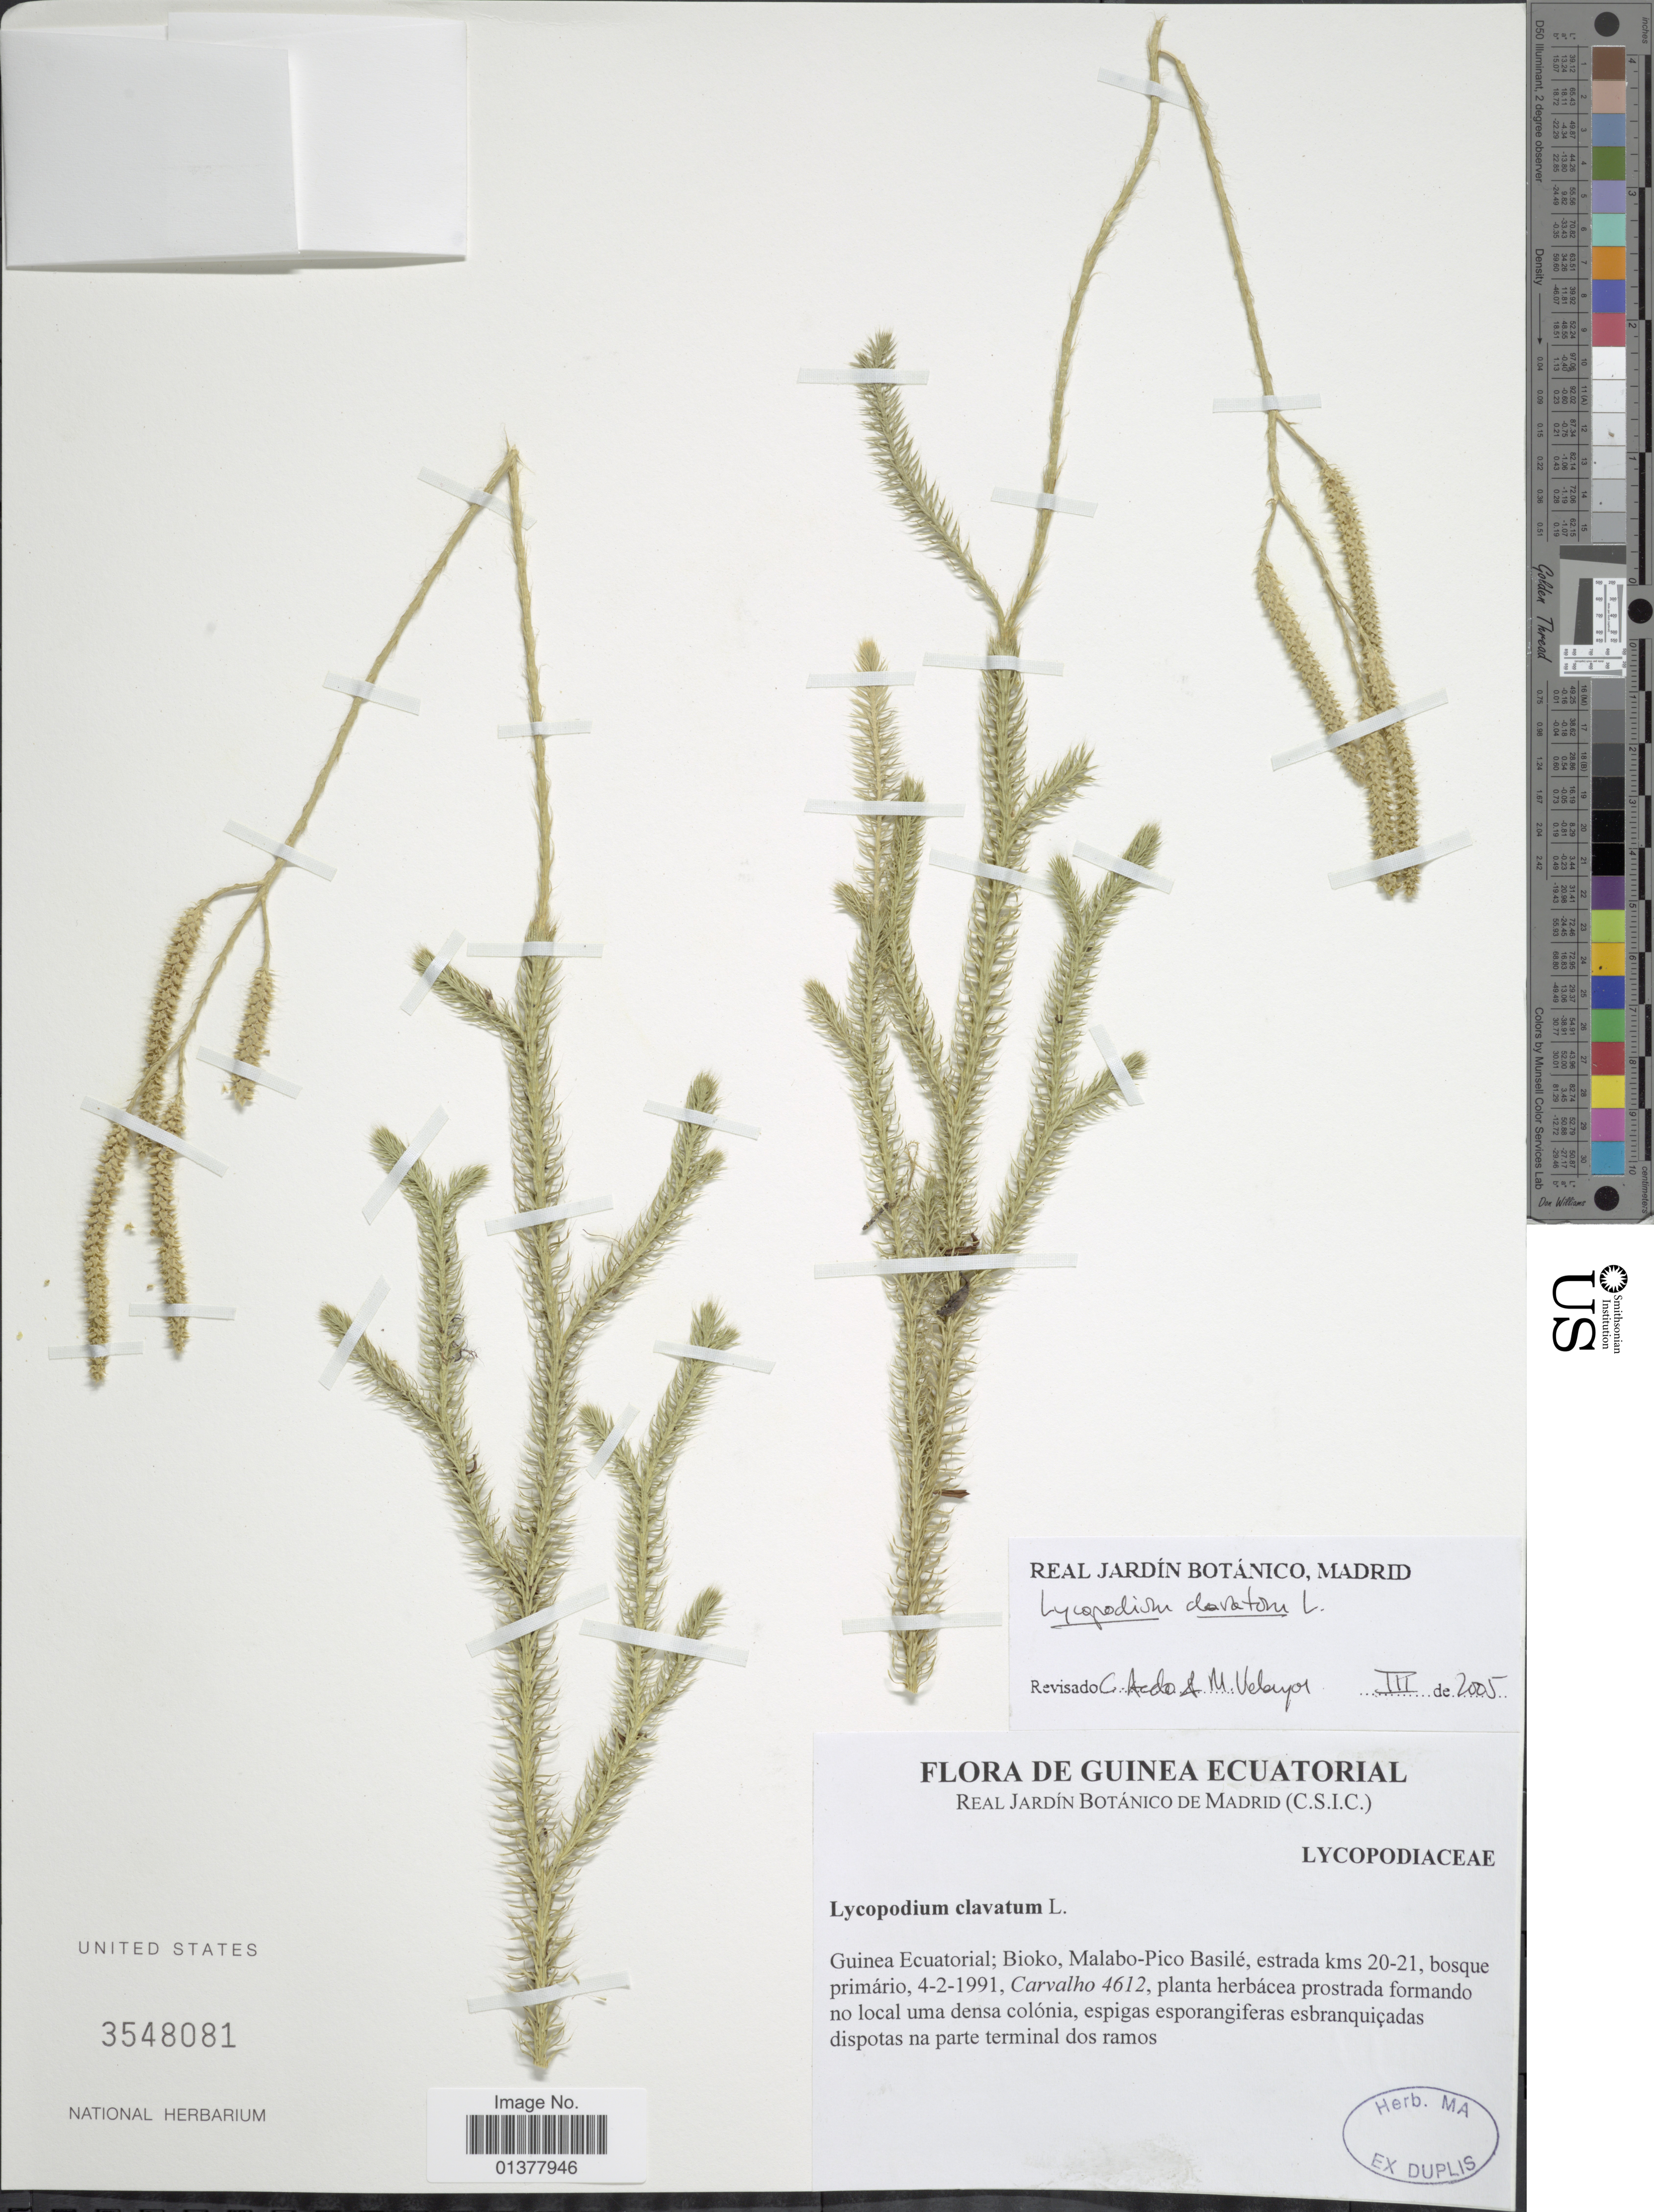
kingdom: Plantae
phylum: Tracheophyta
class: Lycopodiopsida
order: Lycopodiales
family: Lycopodiaceae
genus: Lycopodium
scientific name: Lycopodium clavatum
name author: L.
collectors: Carvalho, --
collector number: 4612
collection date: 1991-02-04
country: Equatorial Guinea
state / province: Bioko Norte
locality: Malabo-Pico Basilé, estrada kms 20-21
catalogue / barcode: US 3548081